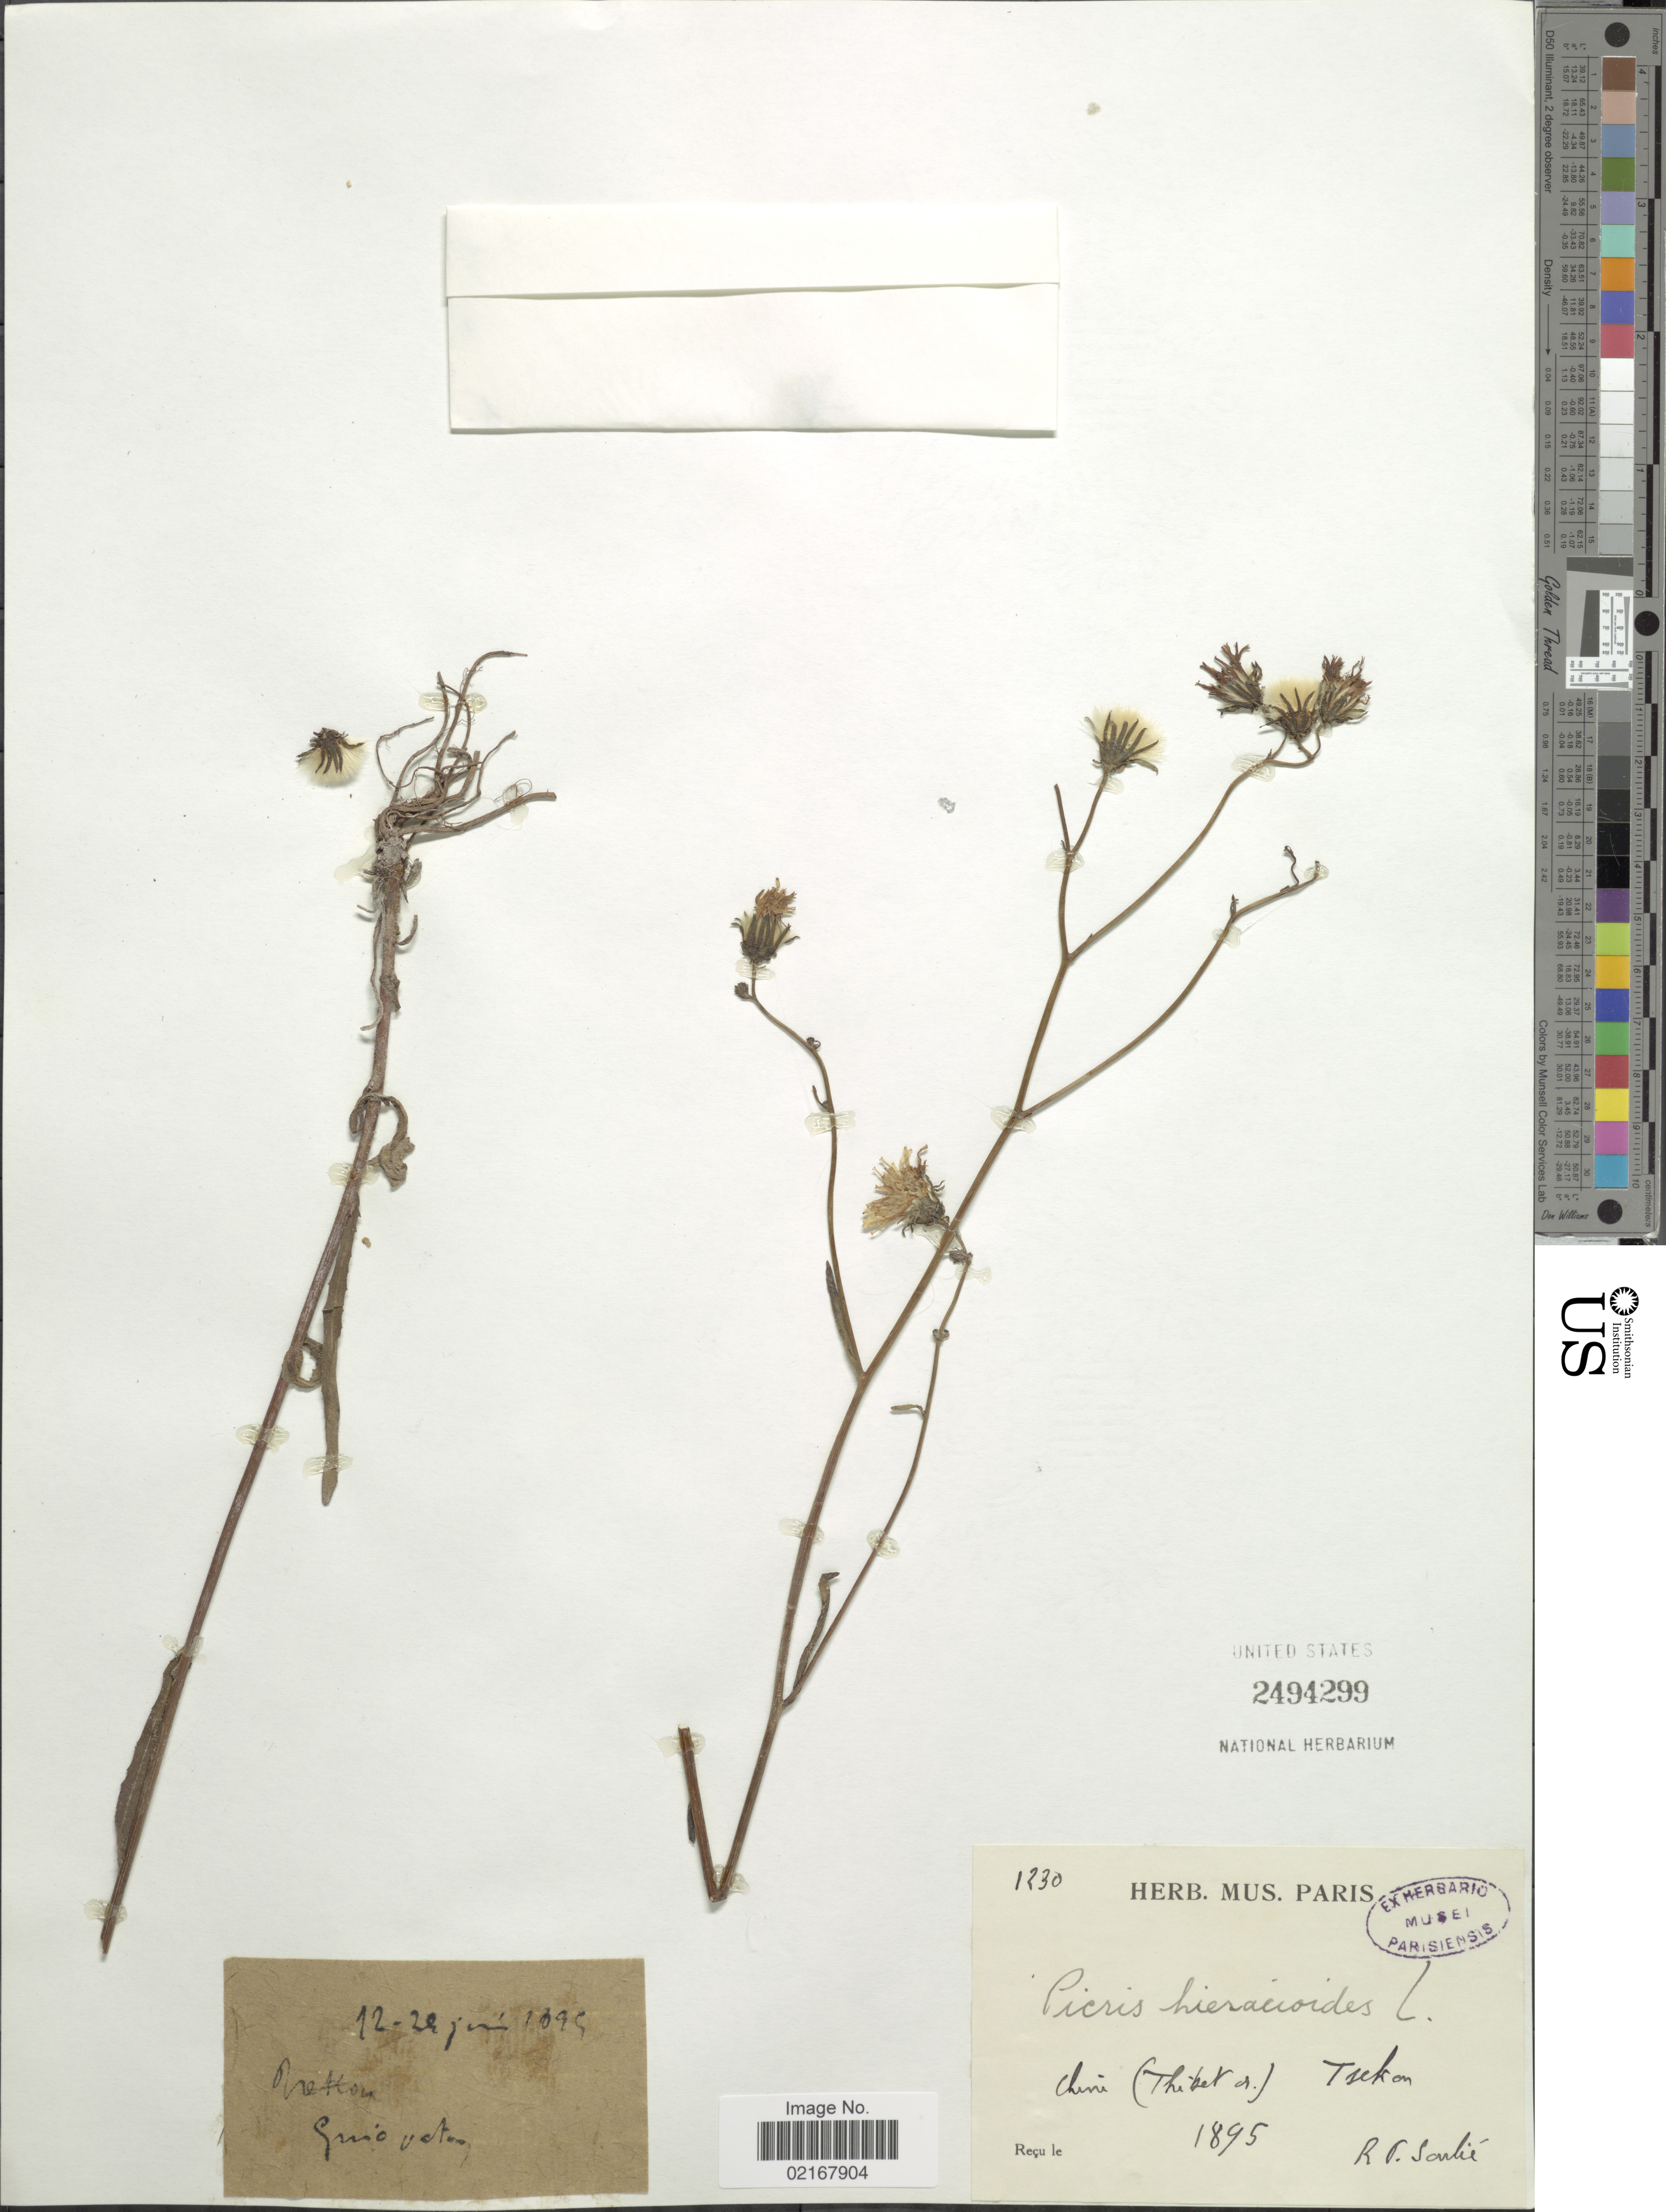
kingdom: Plantae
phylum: Tracheophyta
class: Magnoliopsida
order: Asterales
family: Asteraceae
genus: Picris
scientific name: Picris hieracioides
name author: L.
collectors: R. Soulié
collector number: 1230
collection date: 1895-06-12/1895-06-20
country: China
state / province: Xizang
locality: (Thibet O.), Tsekon [interpreted]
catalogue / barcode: US 2494299